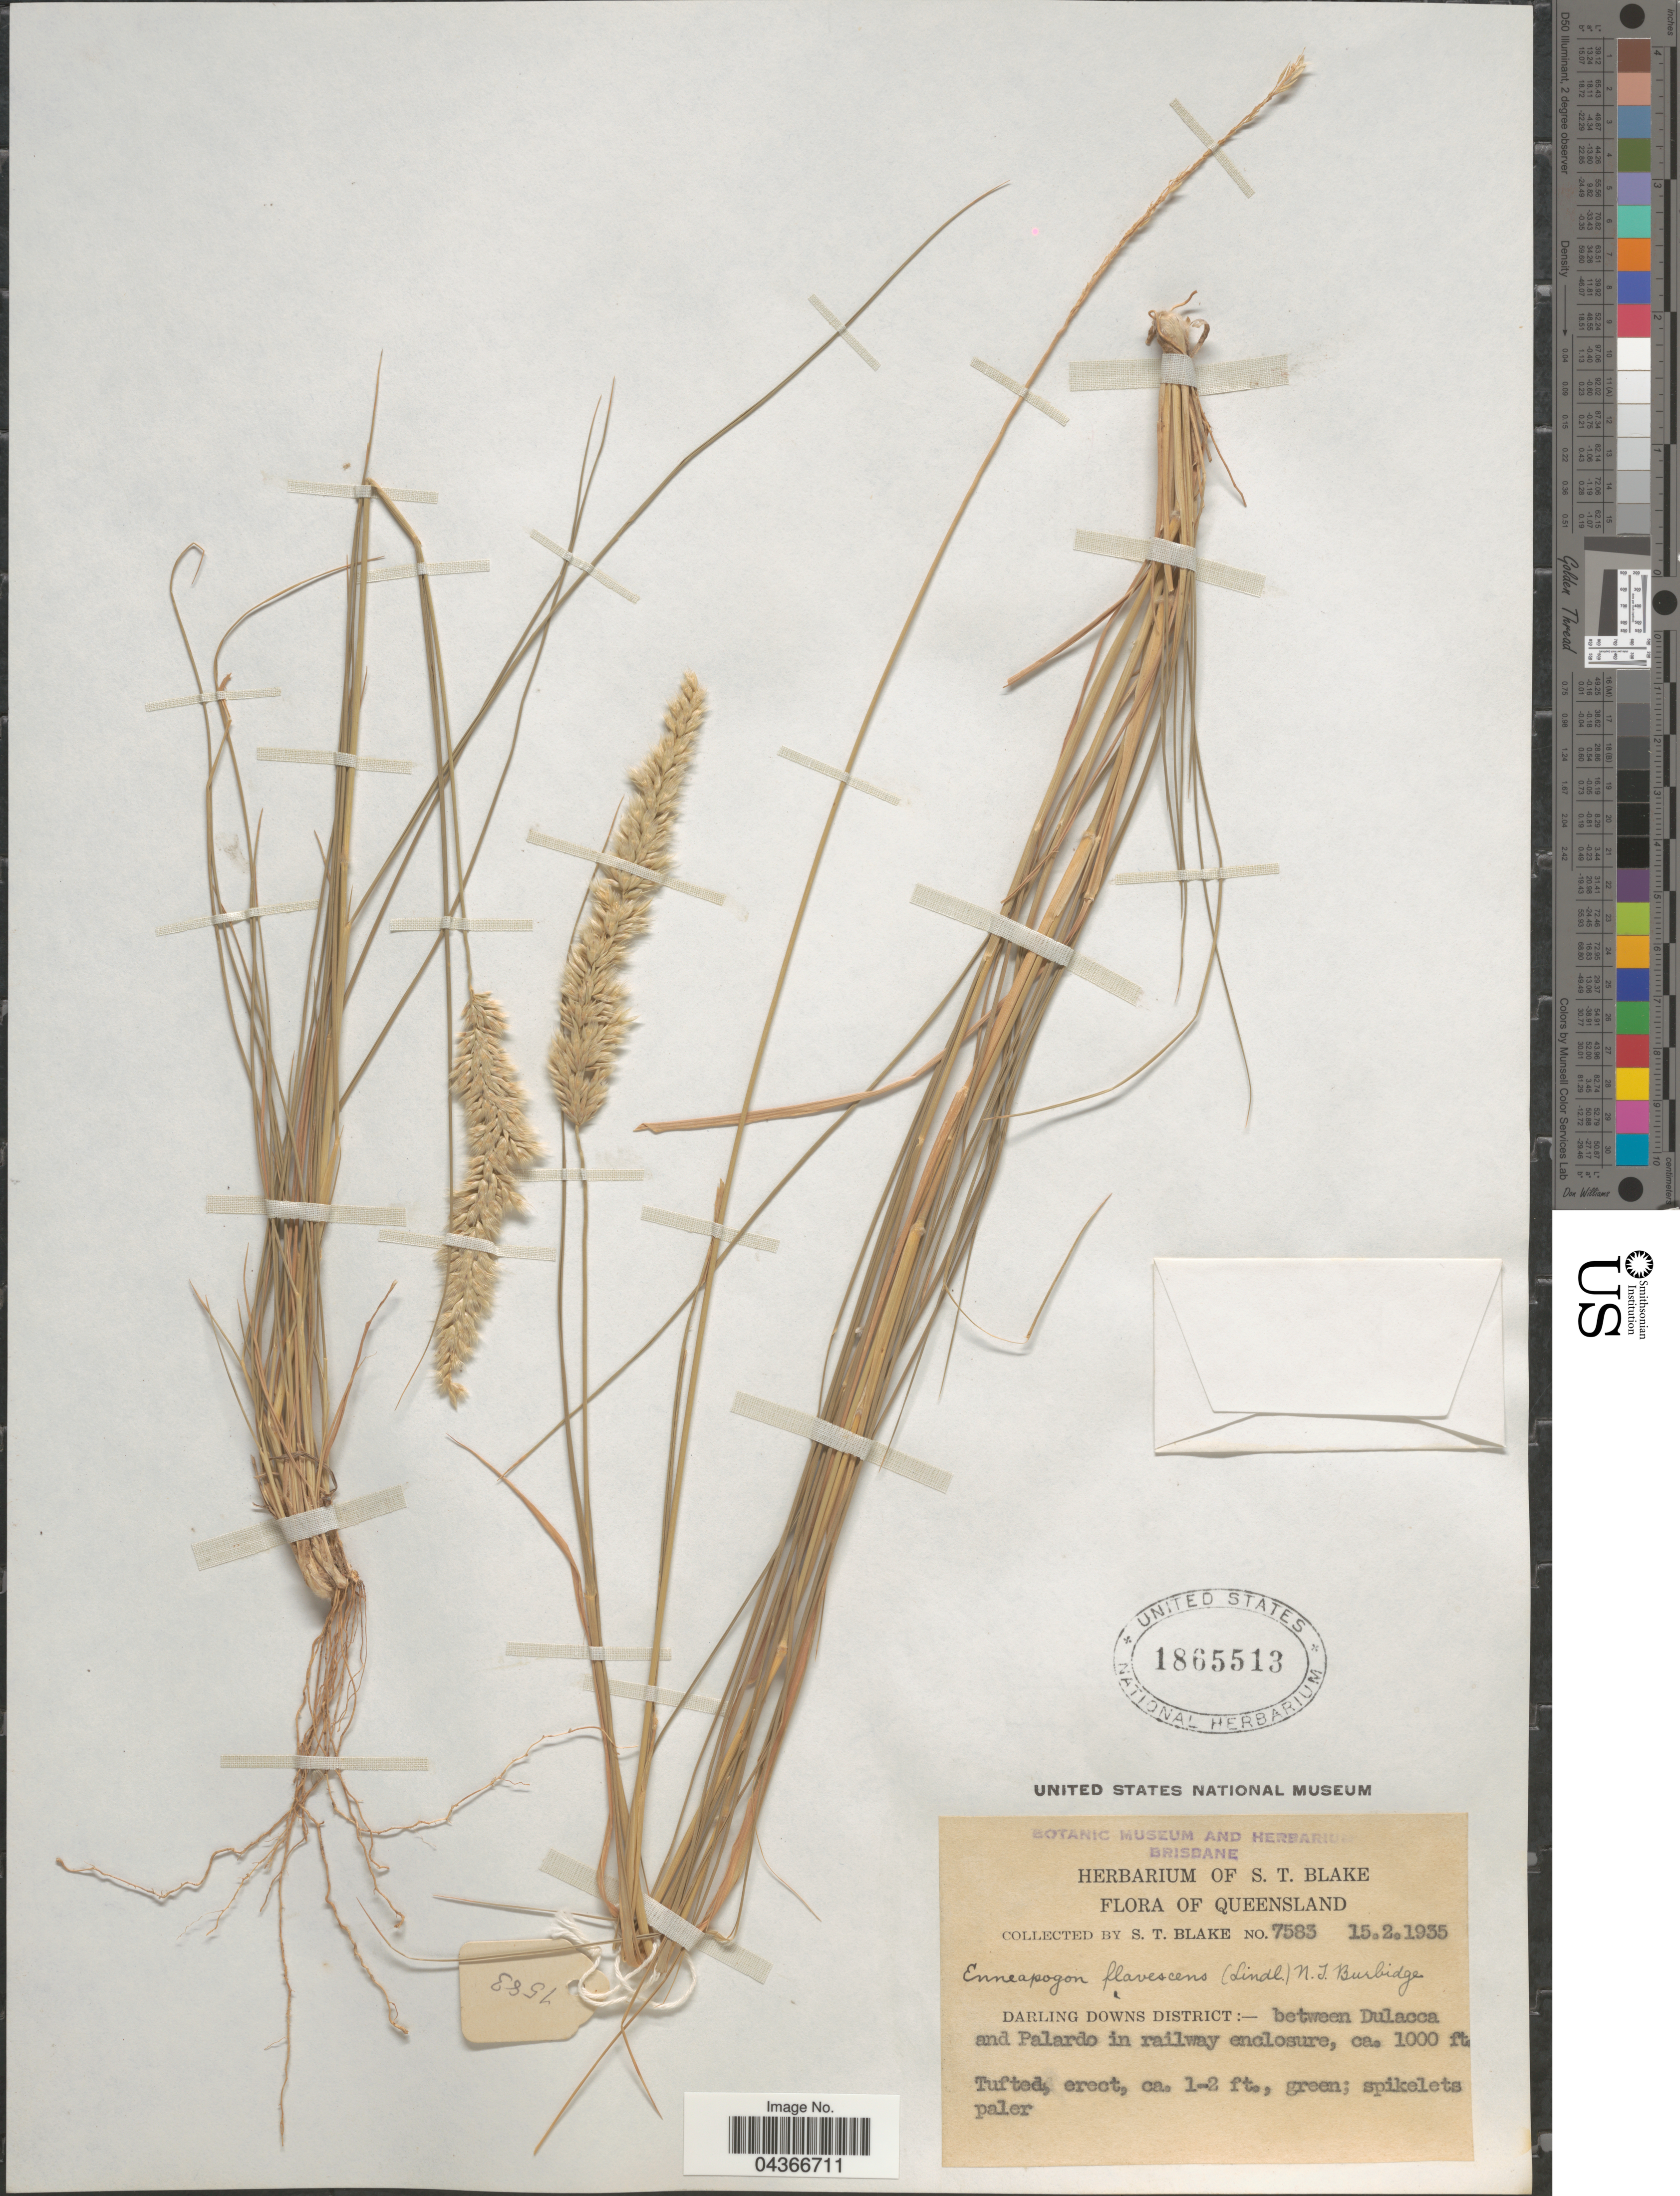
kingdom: Plantae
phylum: Tracheophyta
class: Liliopsida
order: Poales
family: Poaceae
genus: Enneapogon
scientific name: Enneapogon nigricans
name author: (R. Br.) P. Beauv.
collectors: S. T. Blake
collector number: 7583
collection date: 1935-02-15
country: Australia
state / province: Queensland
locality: Darling Downs District:- between Dulacca and Palardo in railway enclosure.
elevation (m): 305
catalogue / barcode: US 1865513